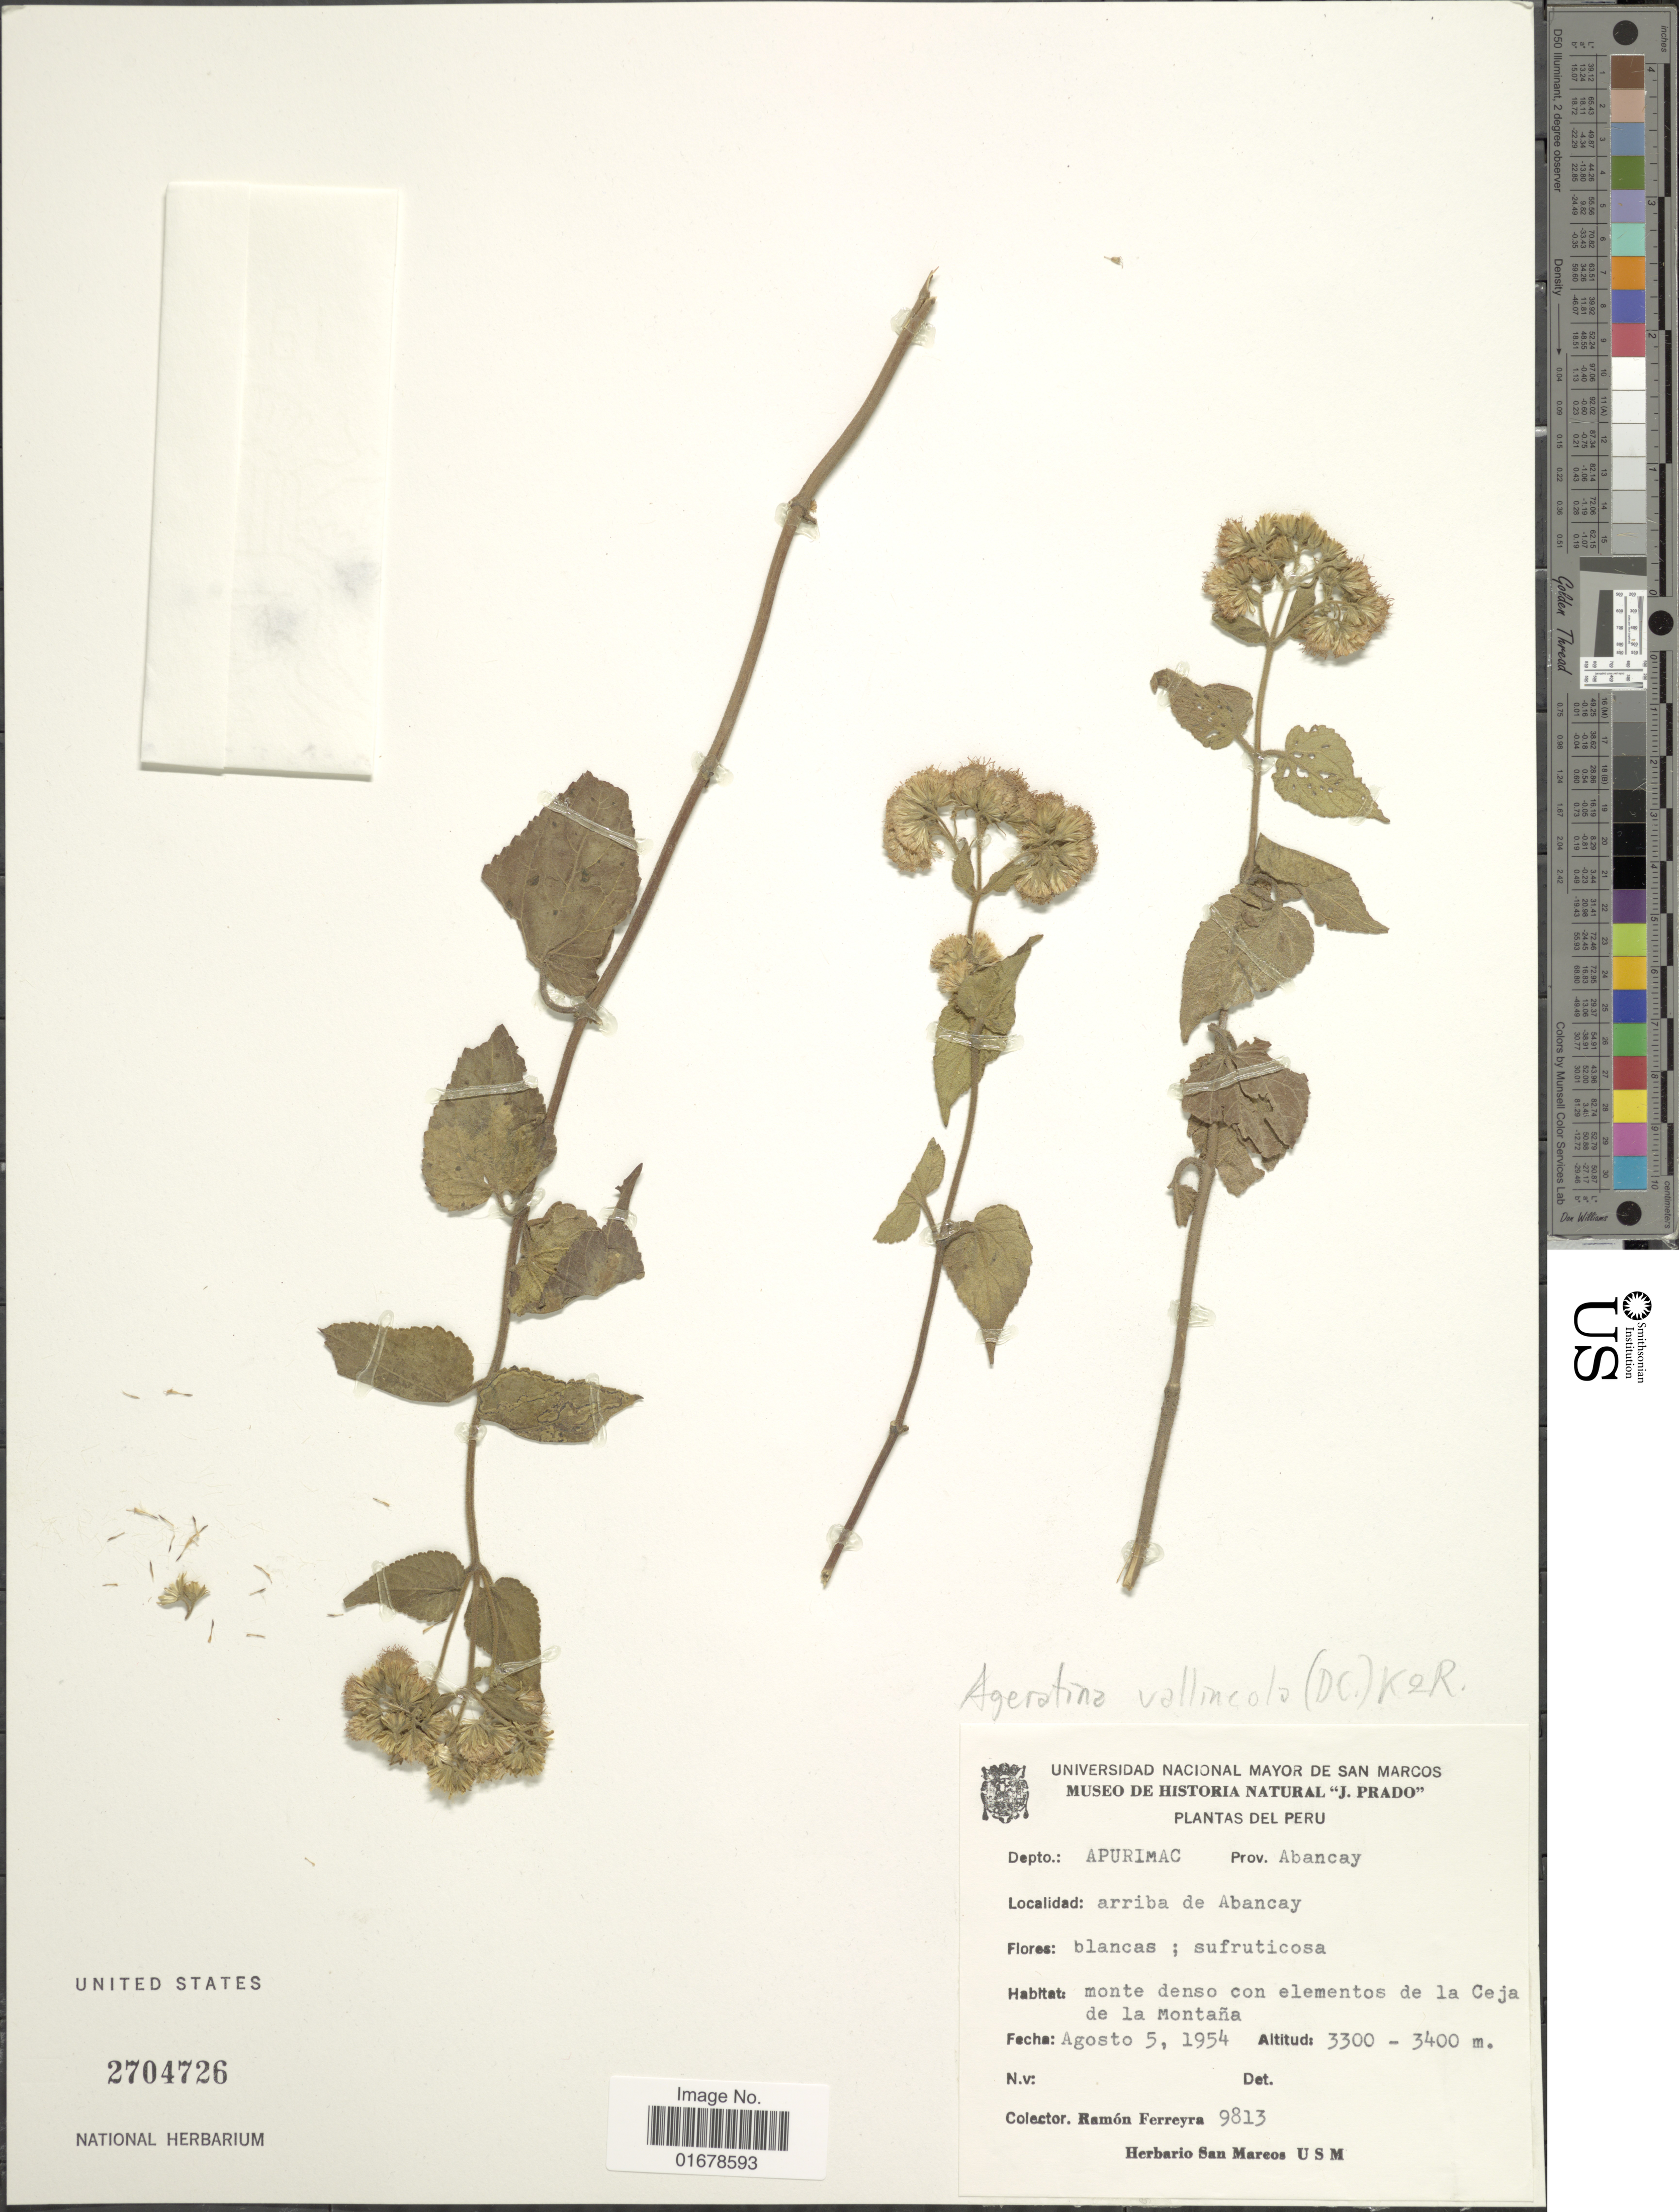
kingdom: Plantae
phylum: Tracheophyta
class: Magnoliopsida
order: Asterales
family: Asteraceae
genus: Ageratina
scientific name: Ageratina vallincola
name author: (DC.) R.M. King & H. Rob.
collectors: R. A. Ferreyra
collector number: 9813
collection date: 1954-08-05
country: Peru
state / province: Apurímac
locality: Depto. Apurimac, Prov.: Abancay, Arriba de Abancay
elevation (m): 3300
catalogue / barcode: US 2704726